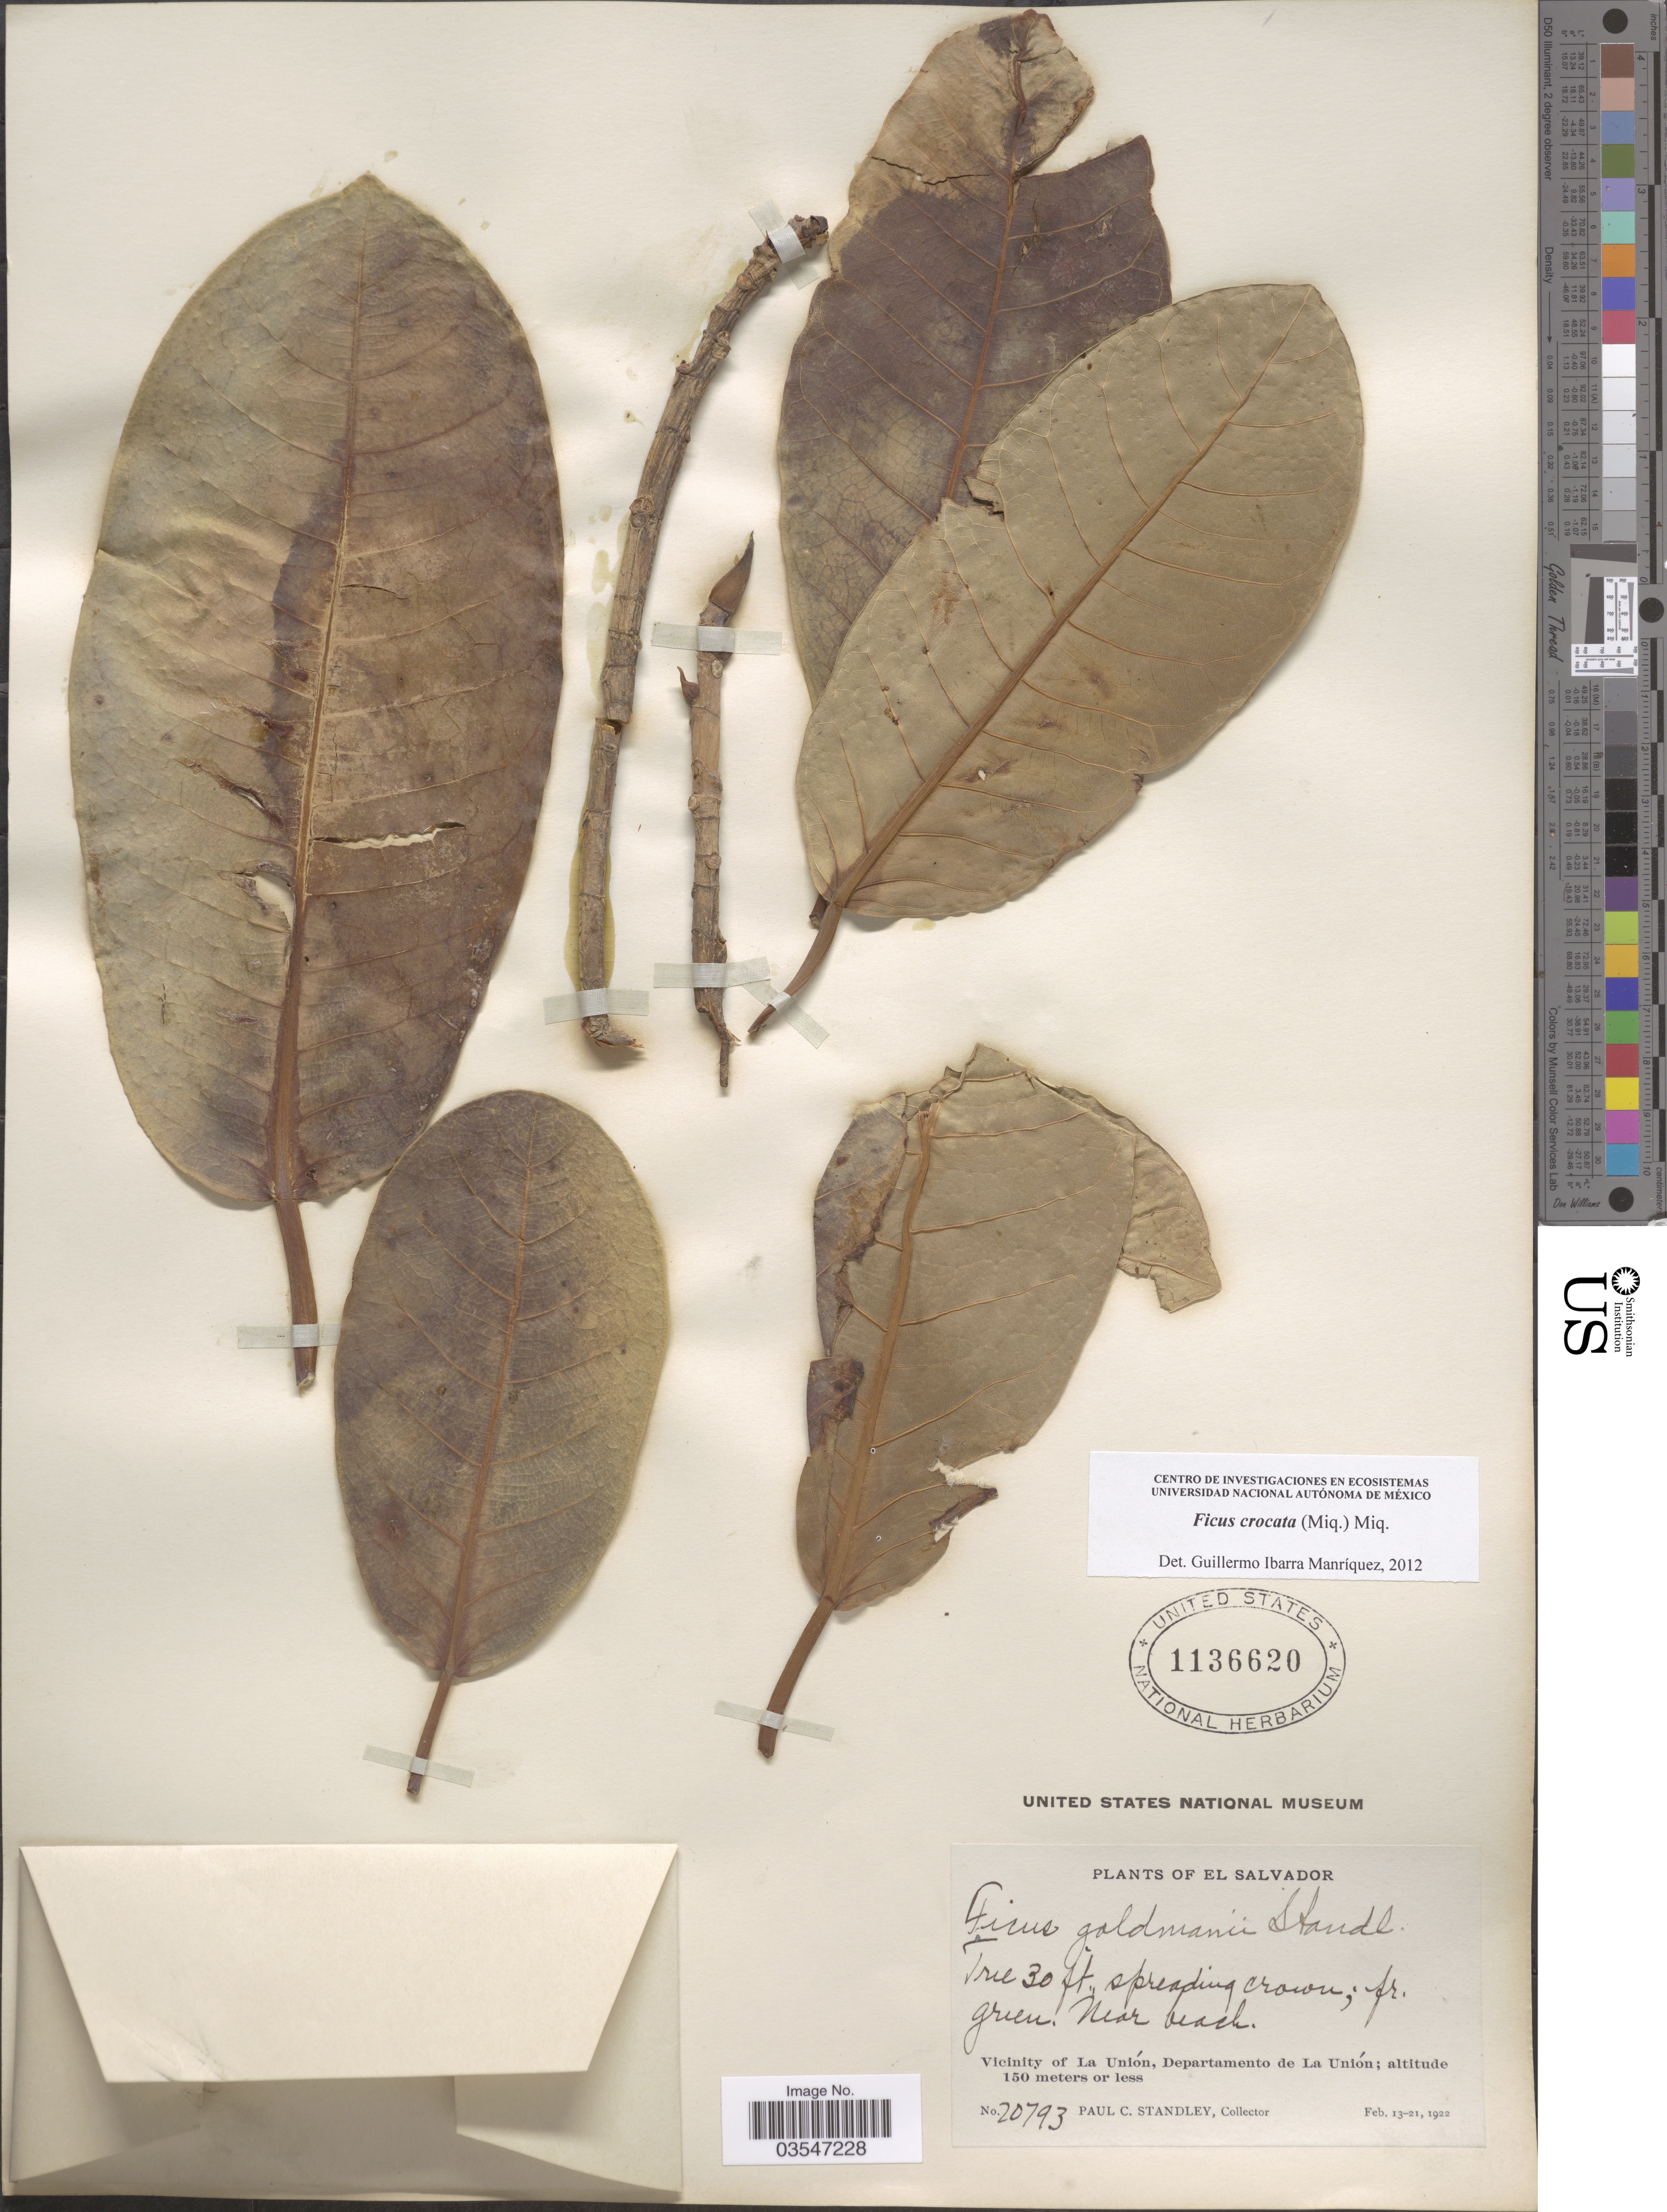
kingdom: Plantae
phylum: Tracheophyta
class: Magnoliopsida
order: Rosales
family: Moraceae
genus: Ficus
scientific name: Ficus crocata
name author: (Miq.) Miq.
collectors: P. C. Standley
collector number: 20793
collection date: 1922-02-13/1922-02-21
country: El Salvador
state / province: La Union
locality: Vicinity of La Unión, Departamento de La Unión.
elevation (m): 150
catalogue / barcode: US 1136620